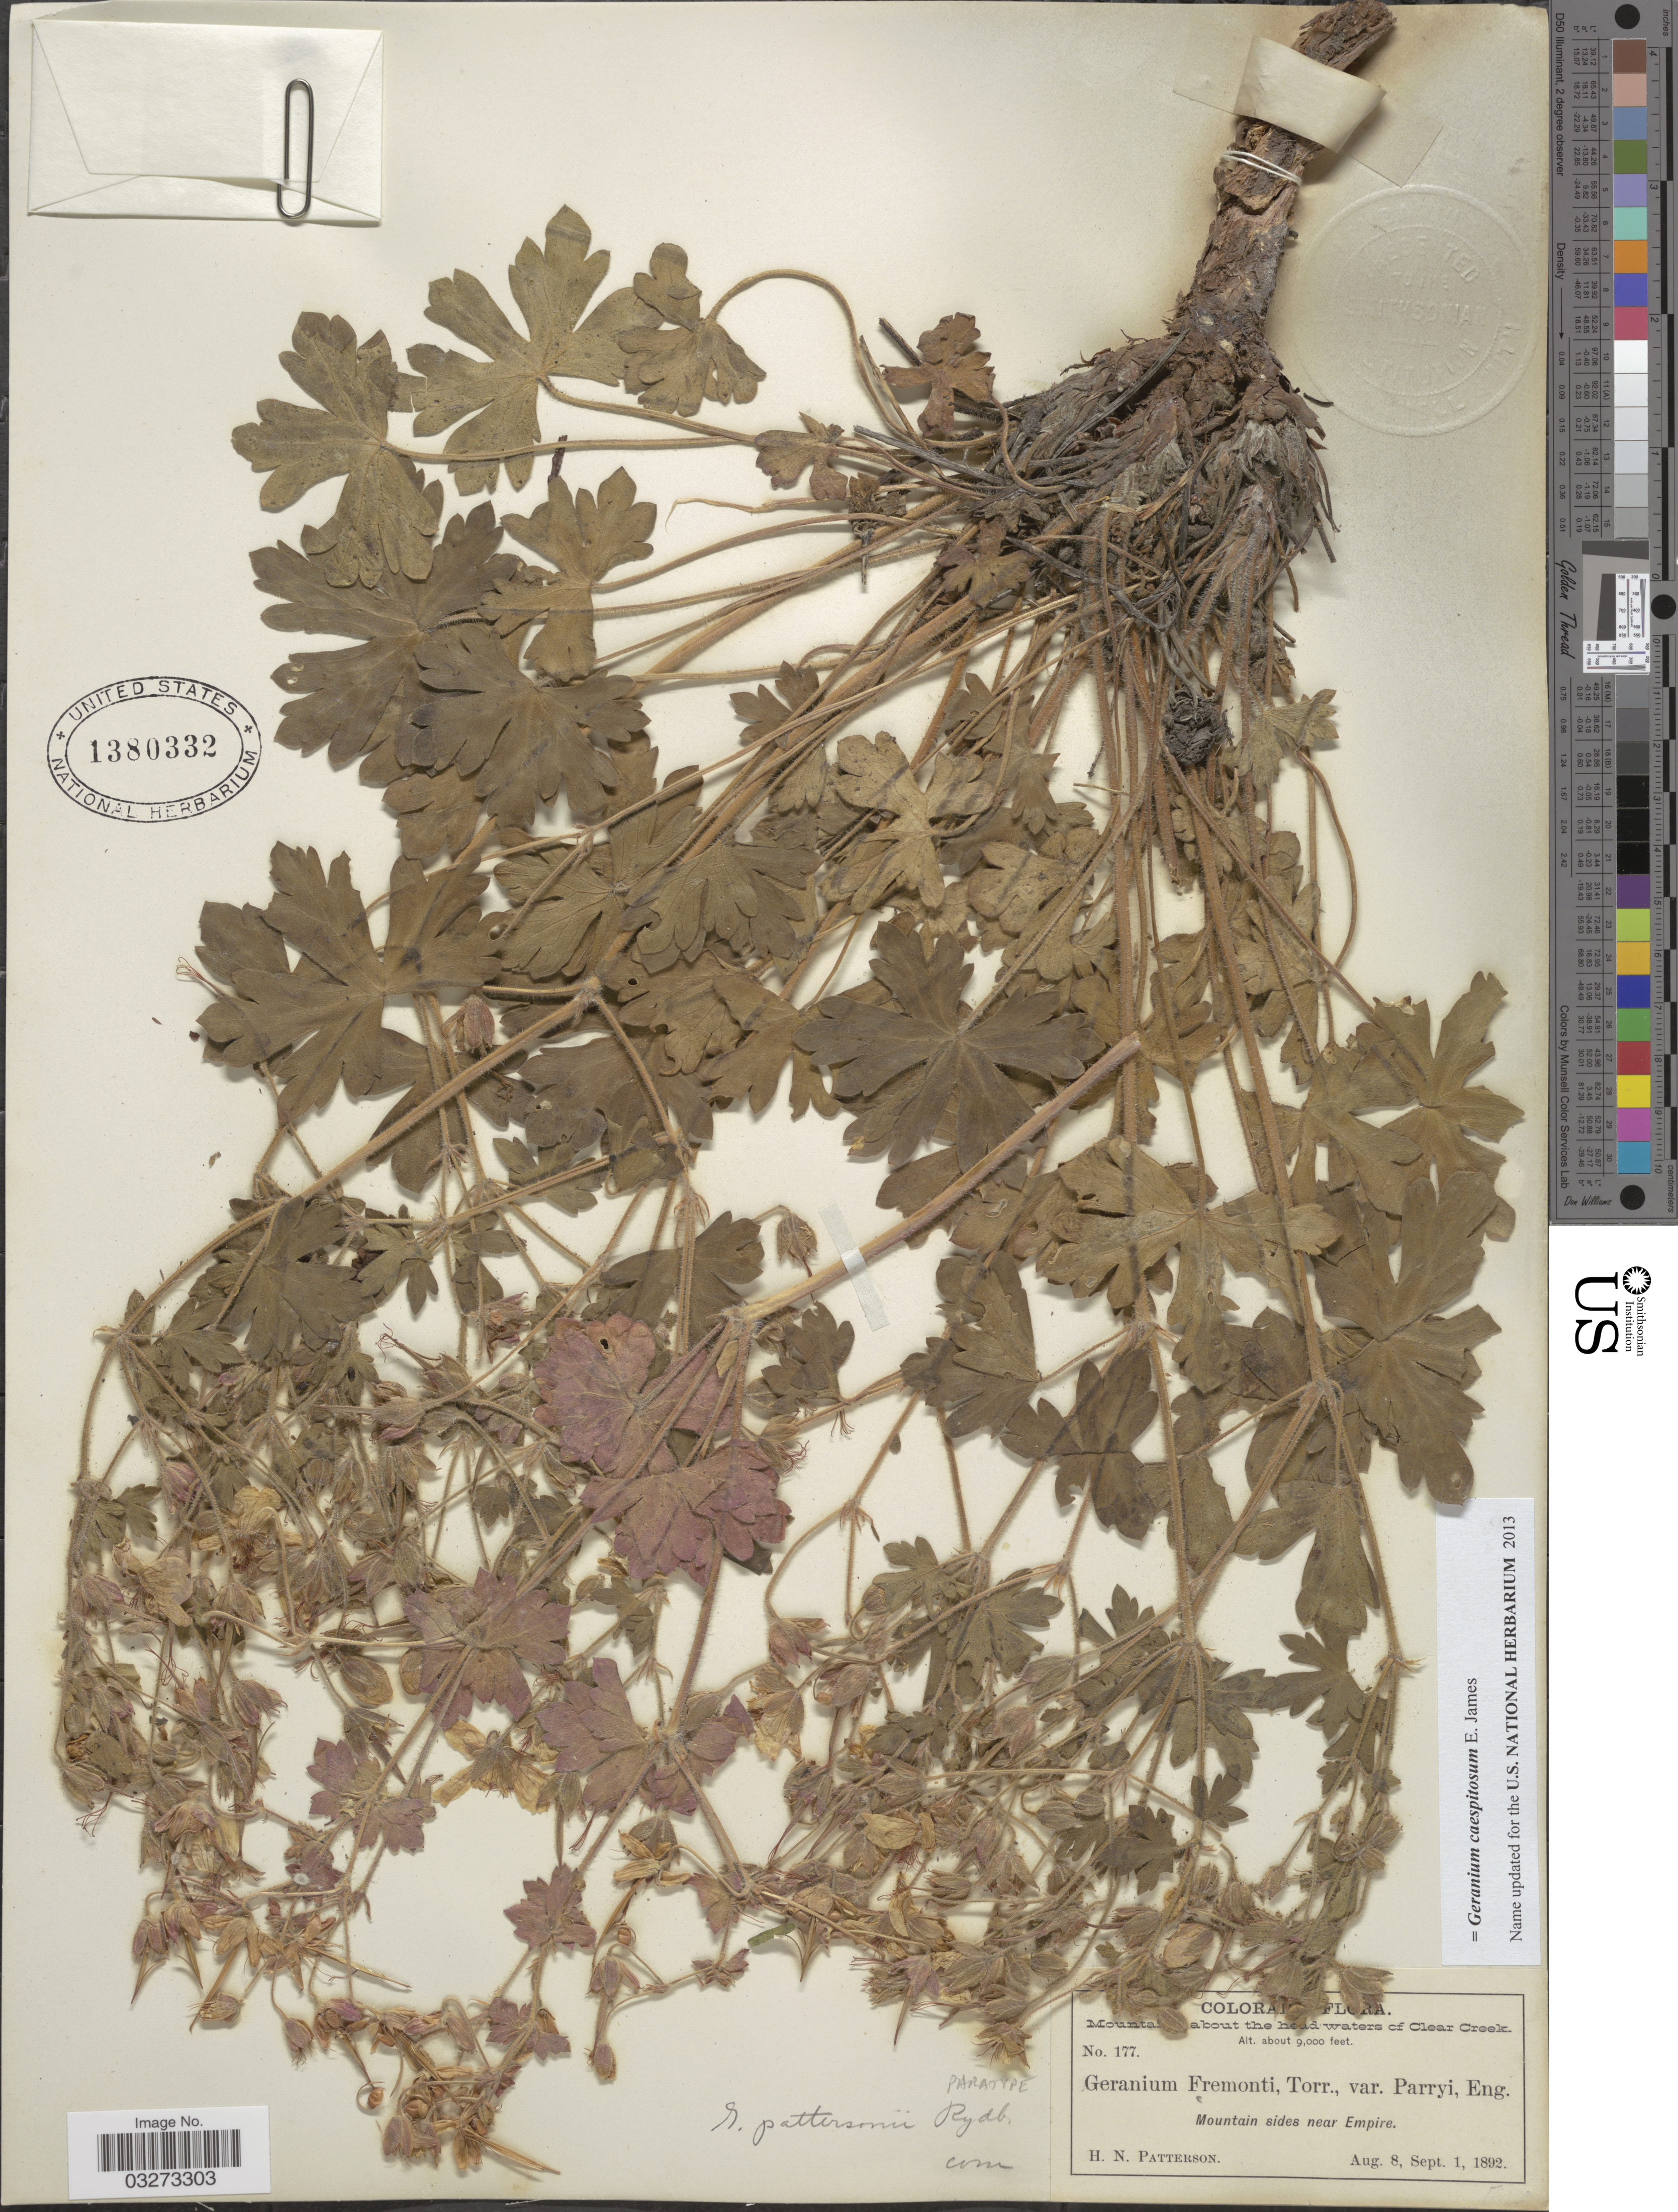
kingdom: Plantae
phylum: Tracheophyta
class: Magnoliopsida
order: Geraniales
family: Geraniaceae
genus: Geranium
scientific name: Geranium caespitosum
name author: E. James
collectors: H. N. Patterson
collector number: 177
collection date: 1892-08-08/1892-09-01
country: United States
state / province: Colorado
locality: Mountain about the head waters of Clear Creek. Mountain sides near Empire.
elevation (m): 2743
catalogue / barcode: US 1380332